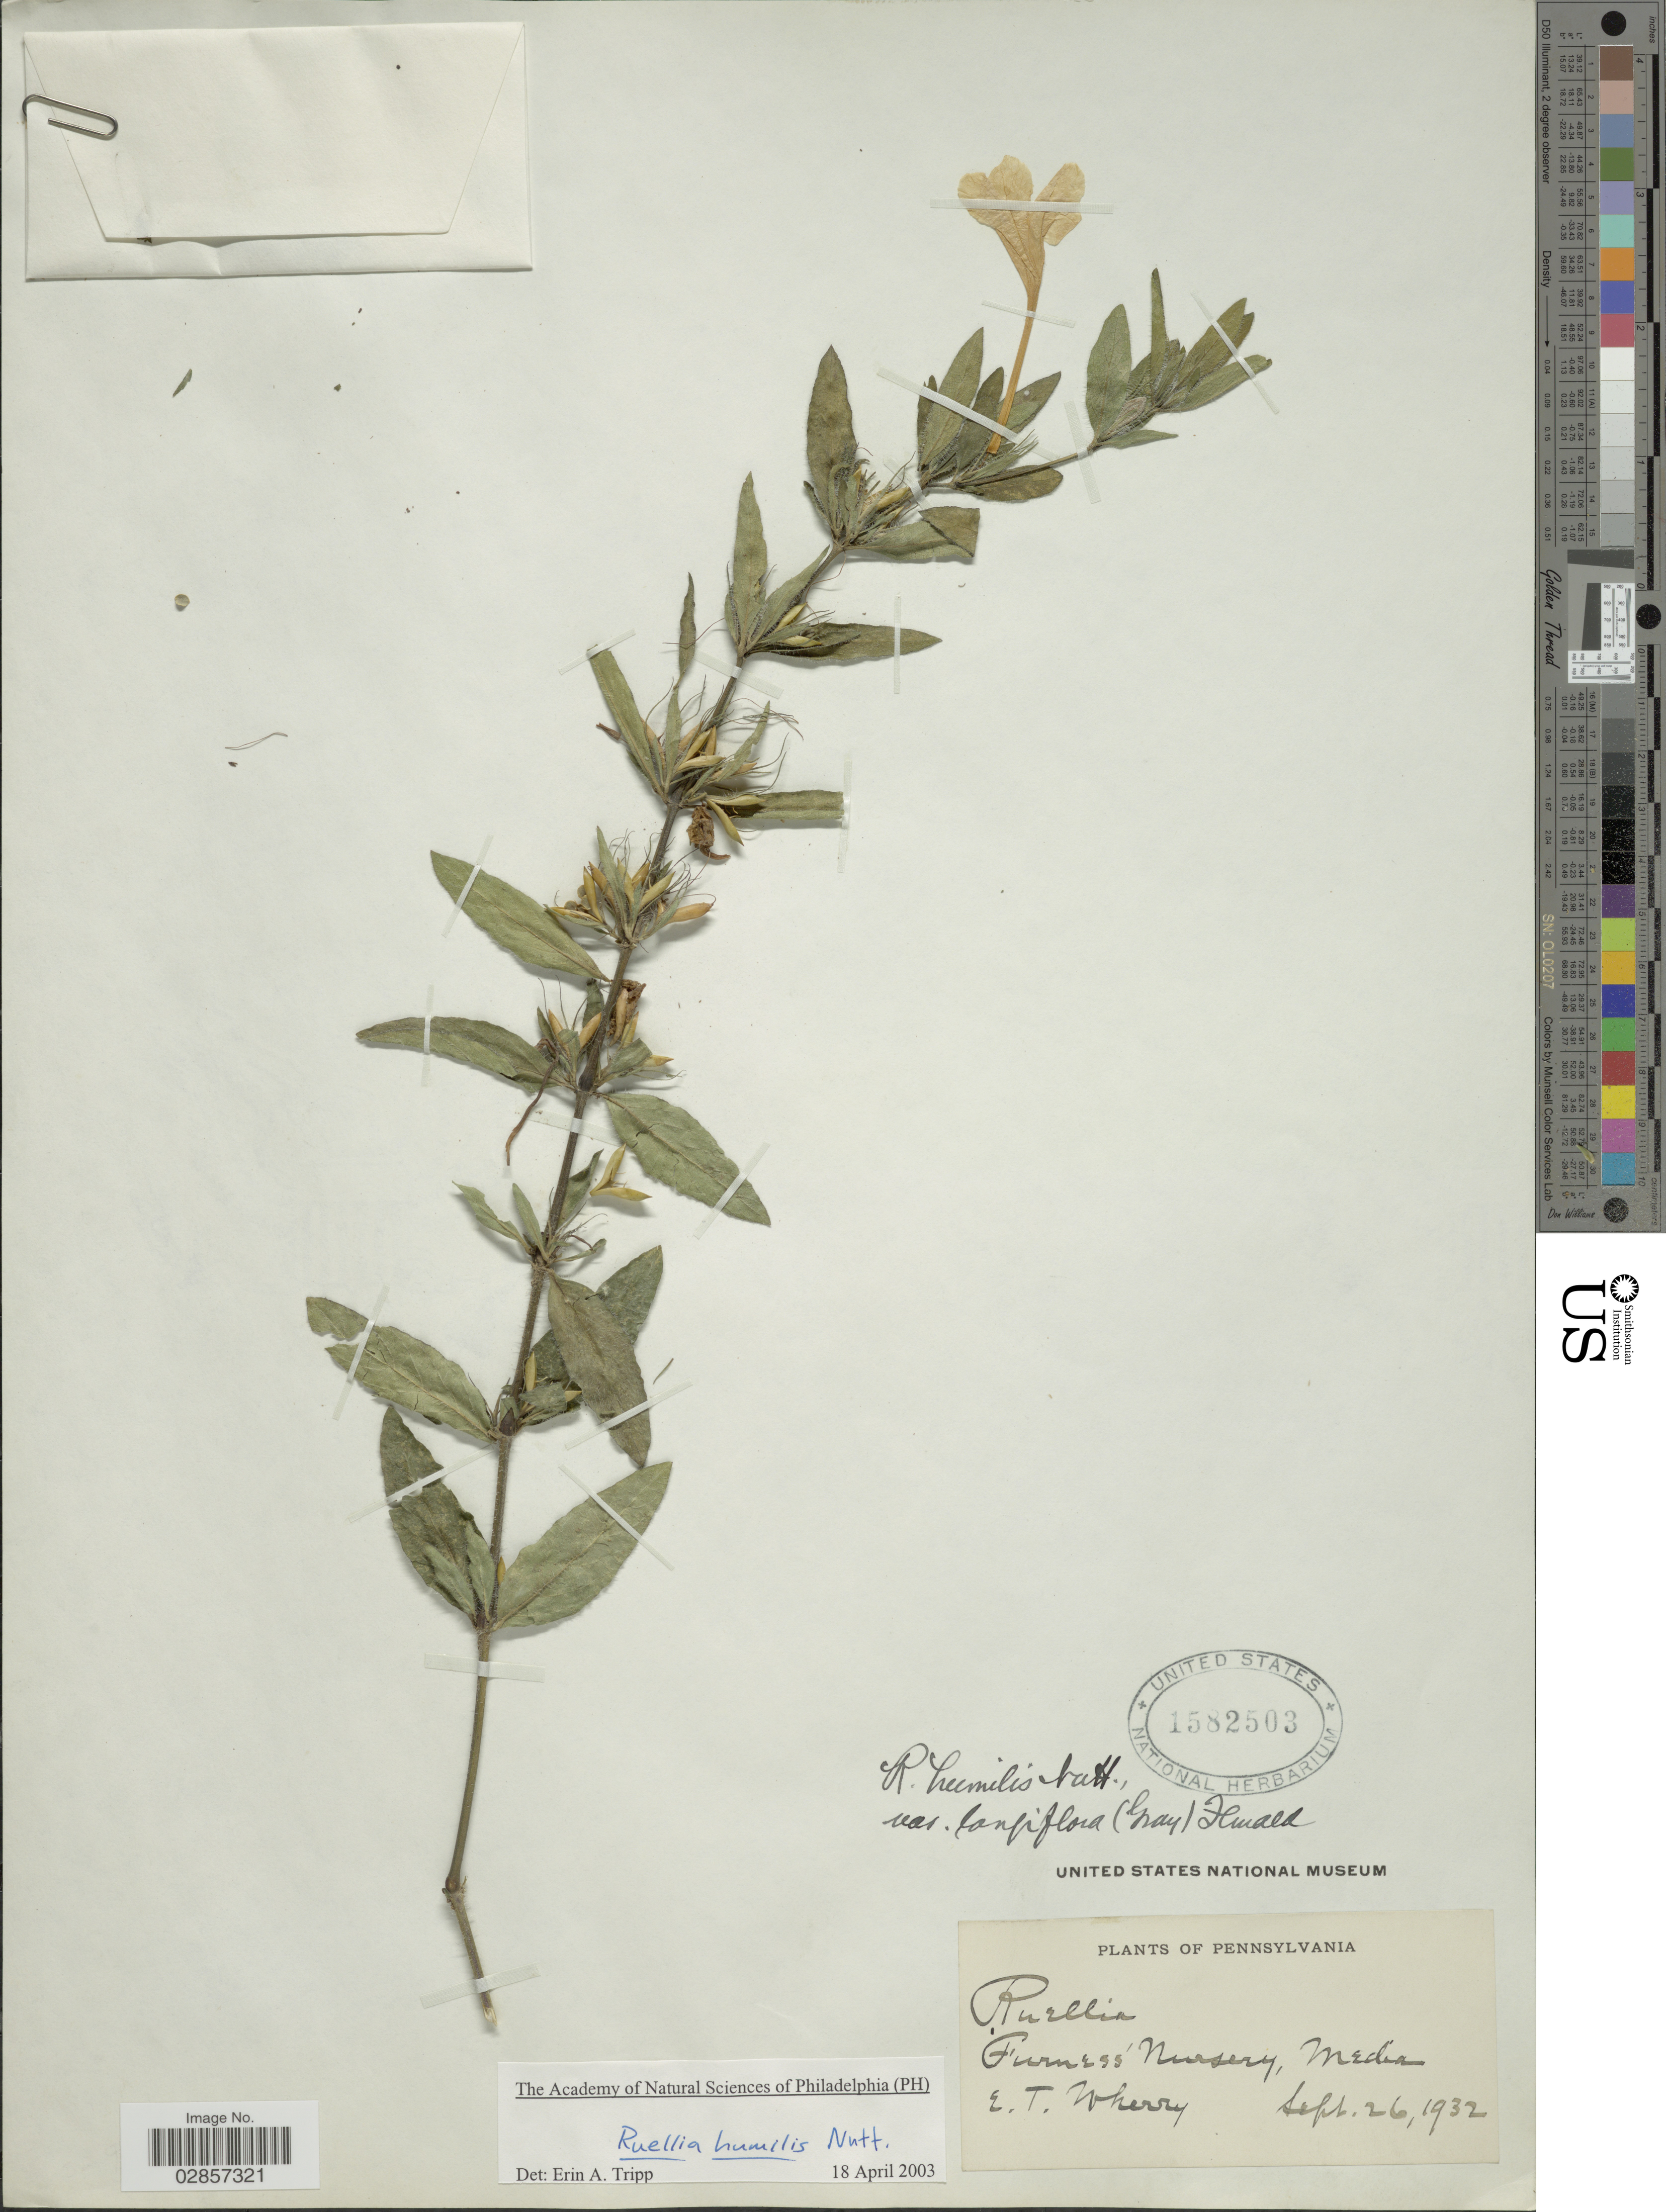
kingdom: Plantae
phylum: Tracheophyta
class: Magnoliopsida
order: Lamiales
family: Acanthaceae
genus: Ruellia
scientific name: Ruellia humilis var. longiflora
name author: (A. Gray) Fernald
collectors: E. T. Wherry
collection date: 1932-09-26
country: United States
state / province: Pennsylvania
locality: Furness Nursery, Media.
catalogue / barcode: US 1582503